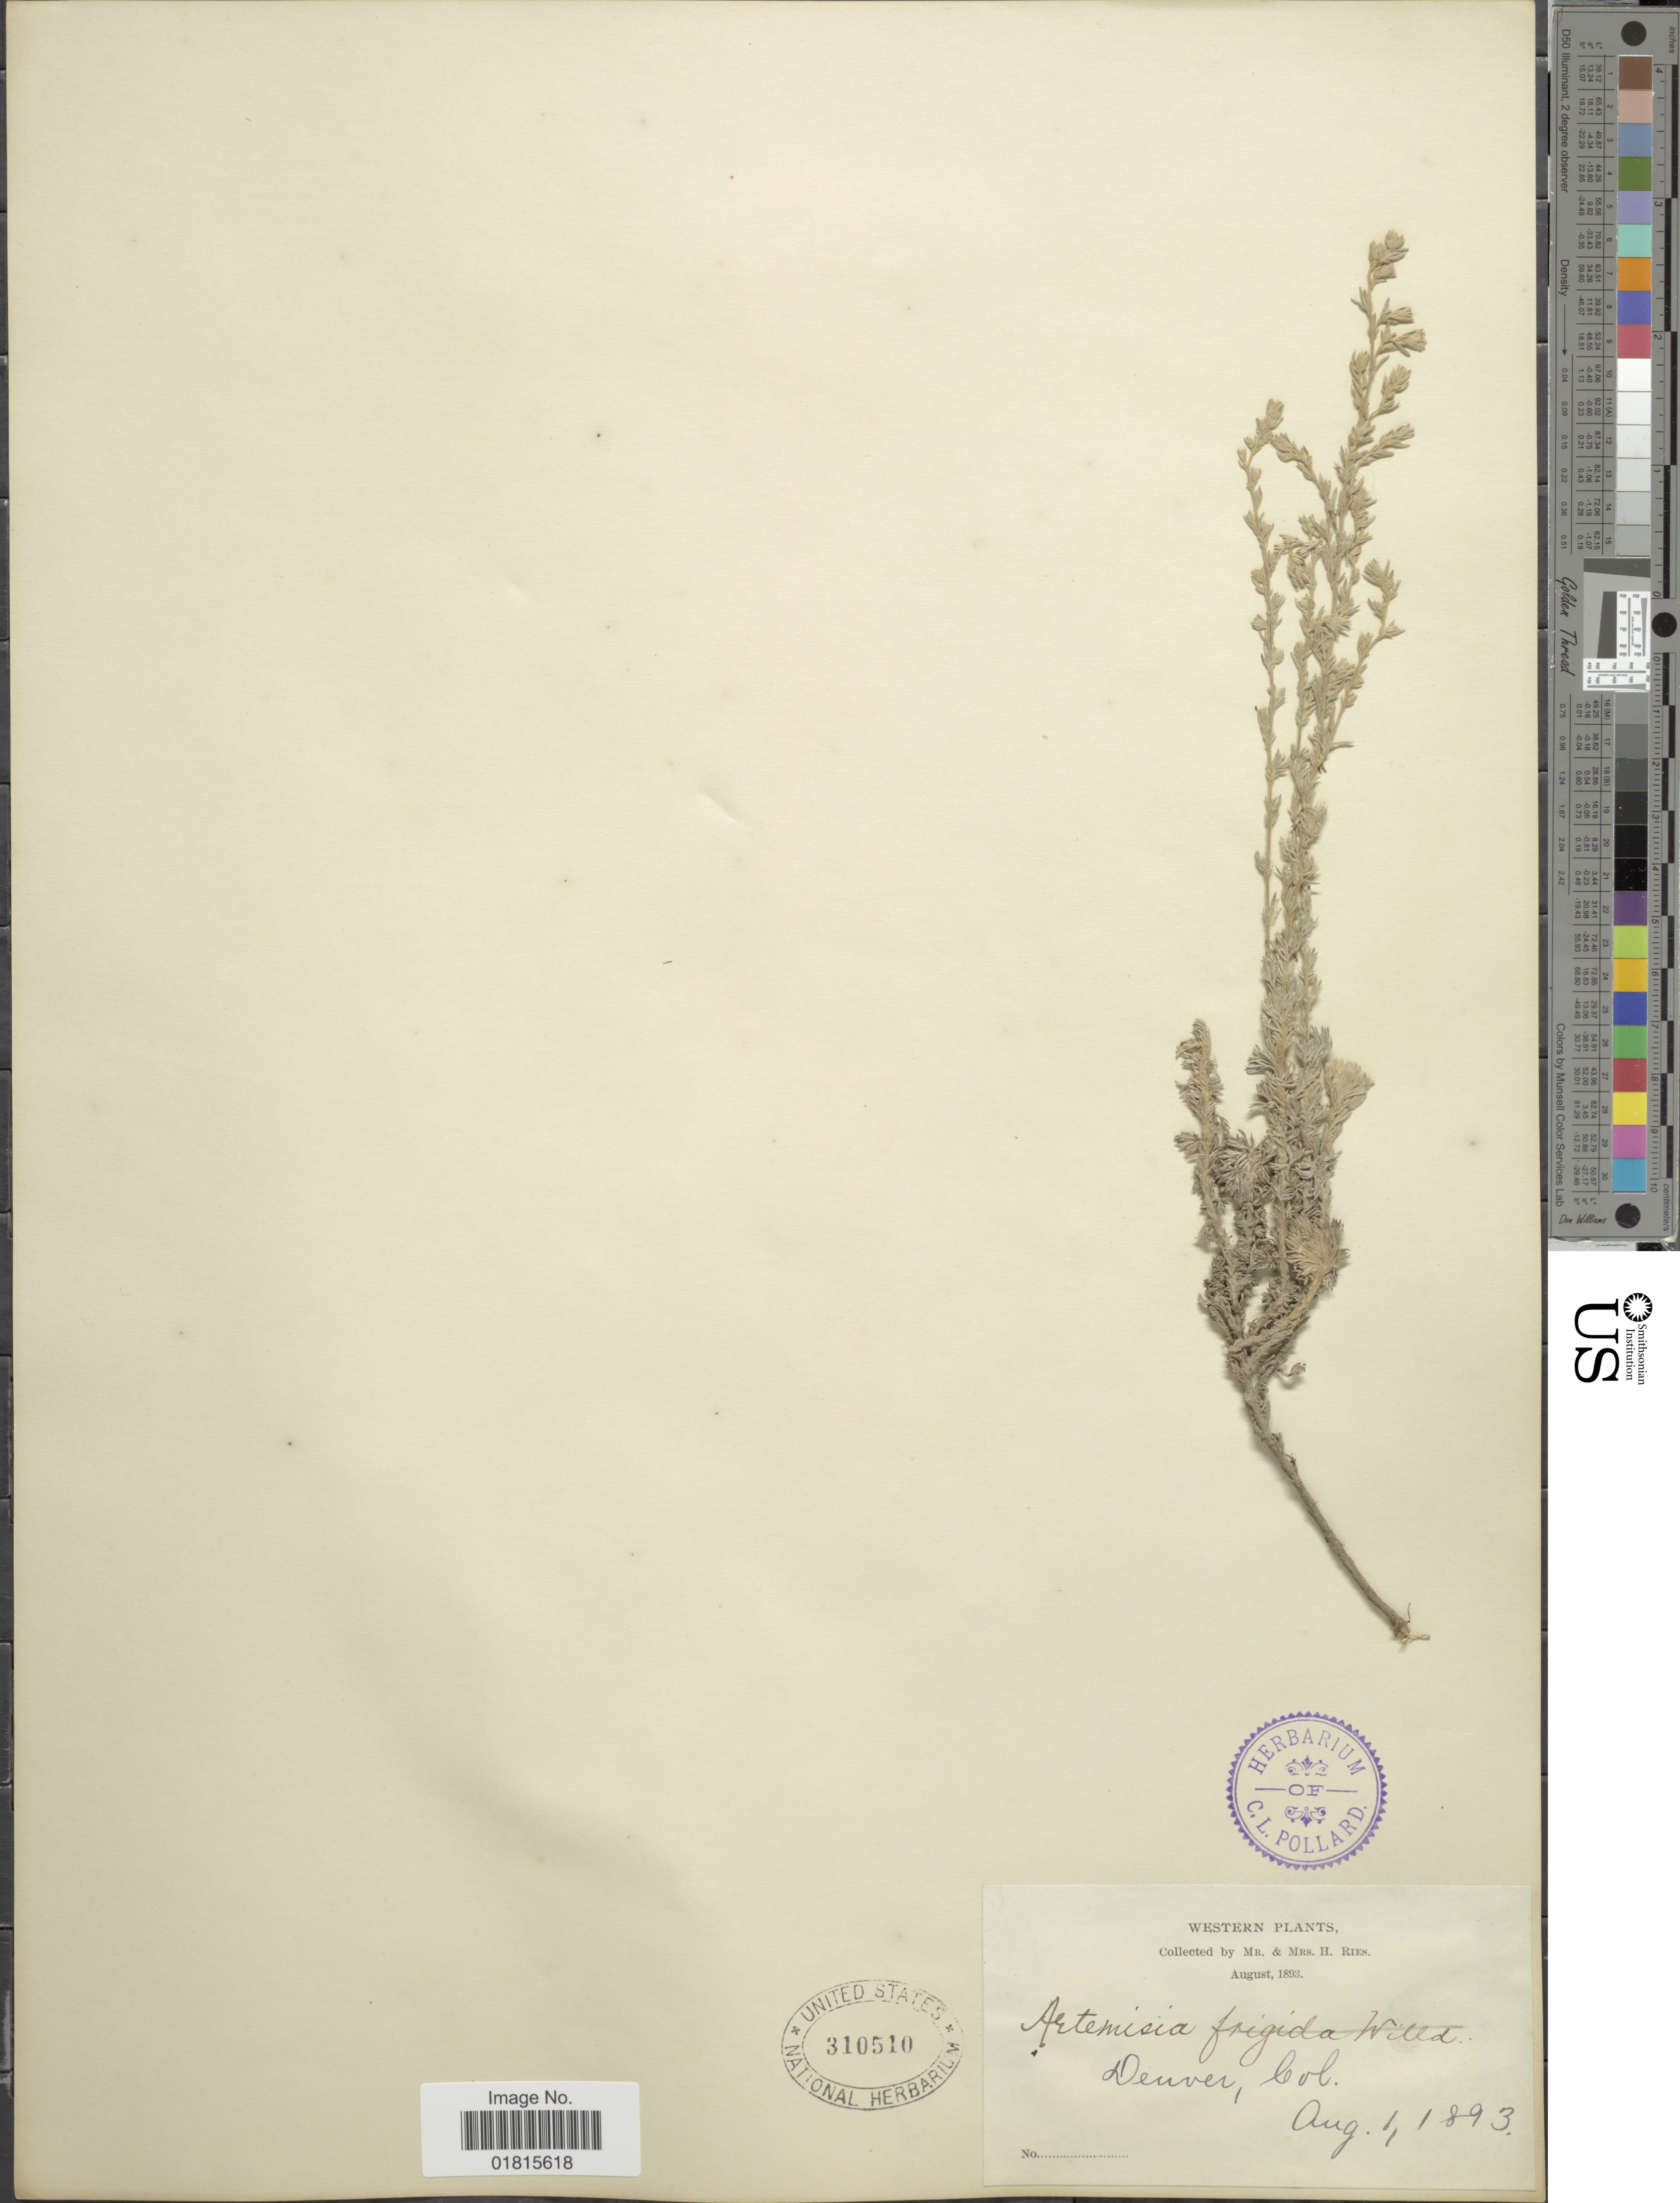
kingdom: Plantae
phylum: Tracheophyta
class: Magnoliopsida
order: Asterales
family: Asteraceae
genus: Artemisia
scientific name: Artemisia frigida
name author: Willd.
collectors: -. Fries & H. Fries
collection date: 1893-08-01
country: United States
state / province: Colorado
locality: Western Plants, Denver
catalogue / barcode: US 310510